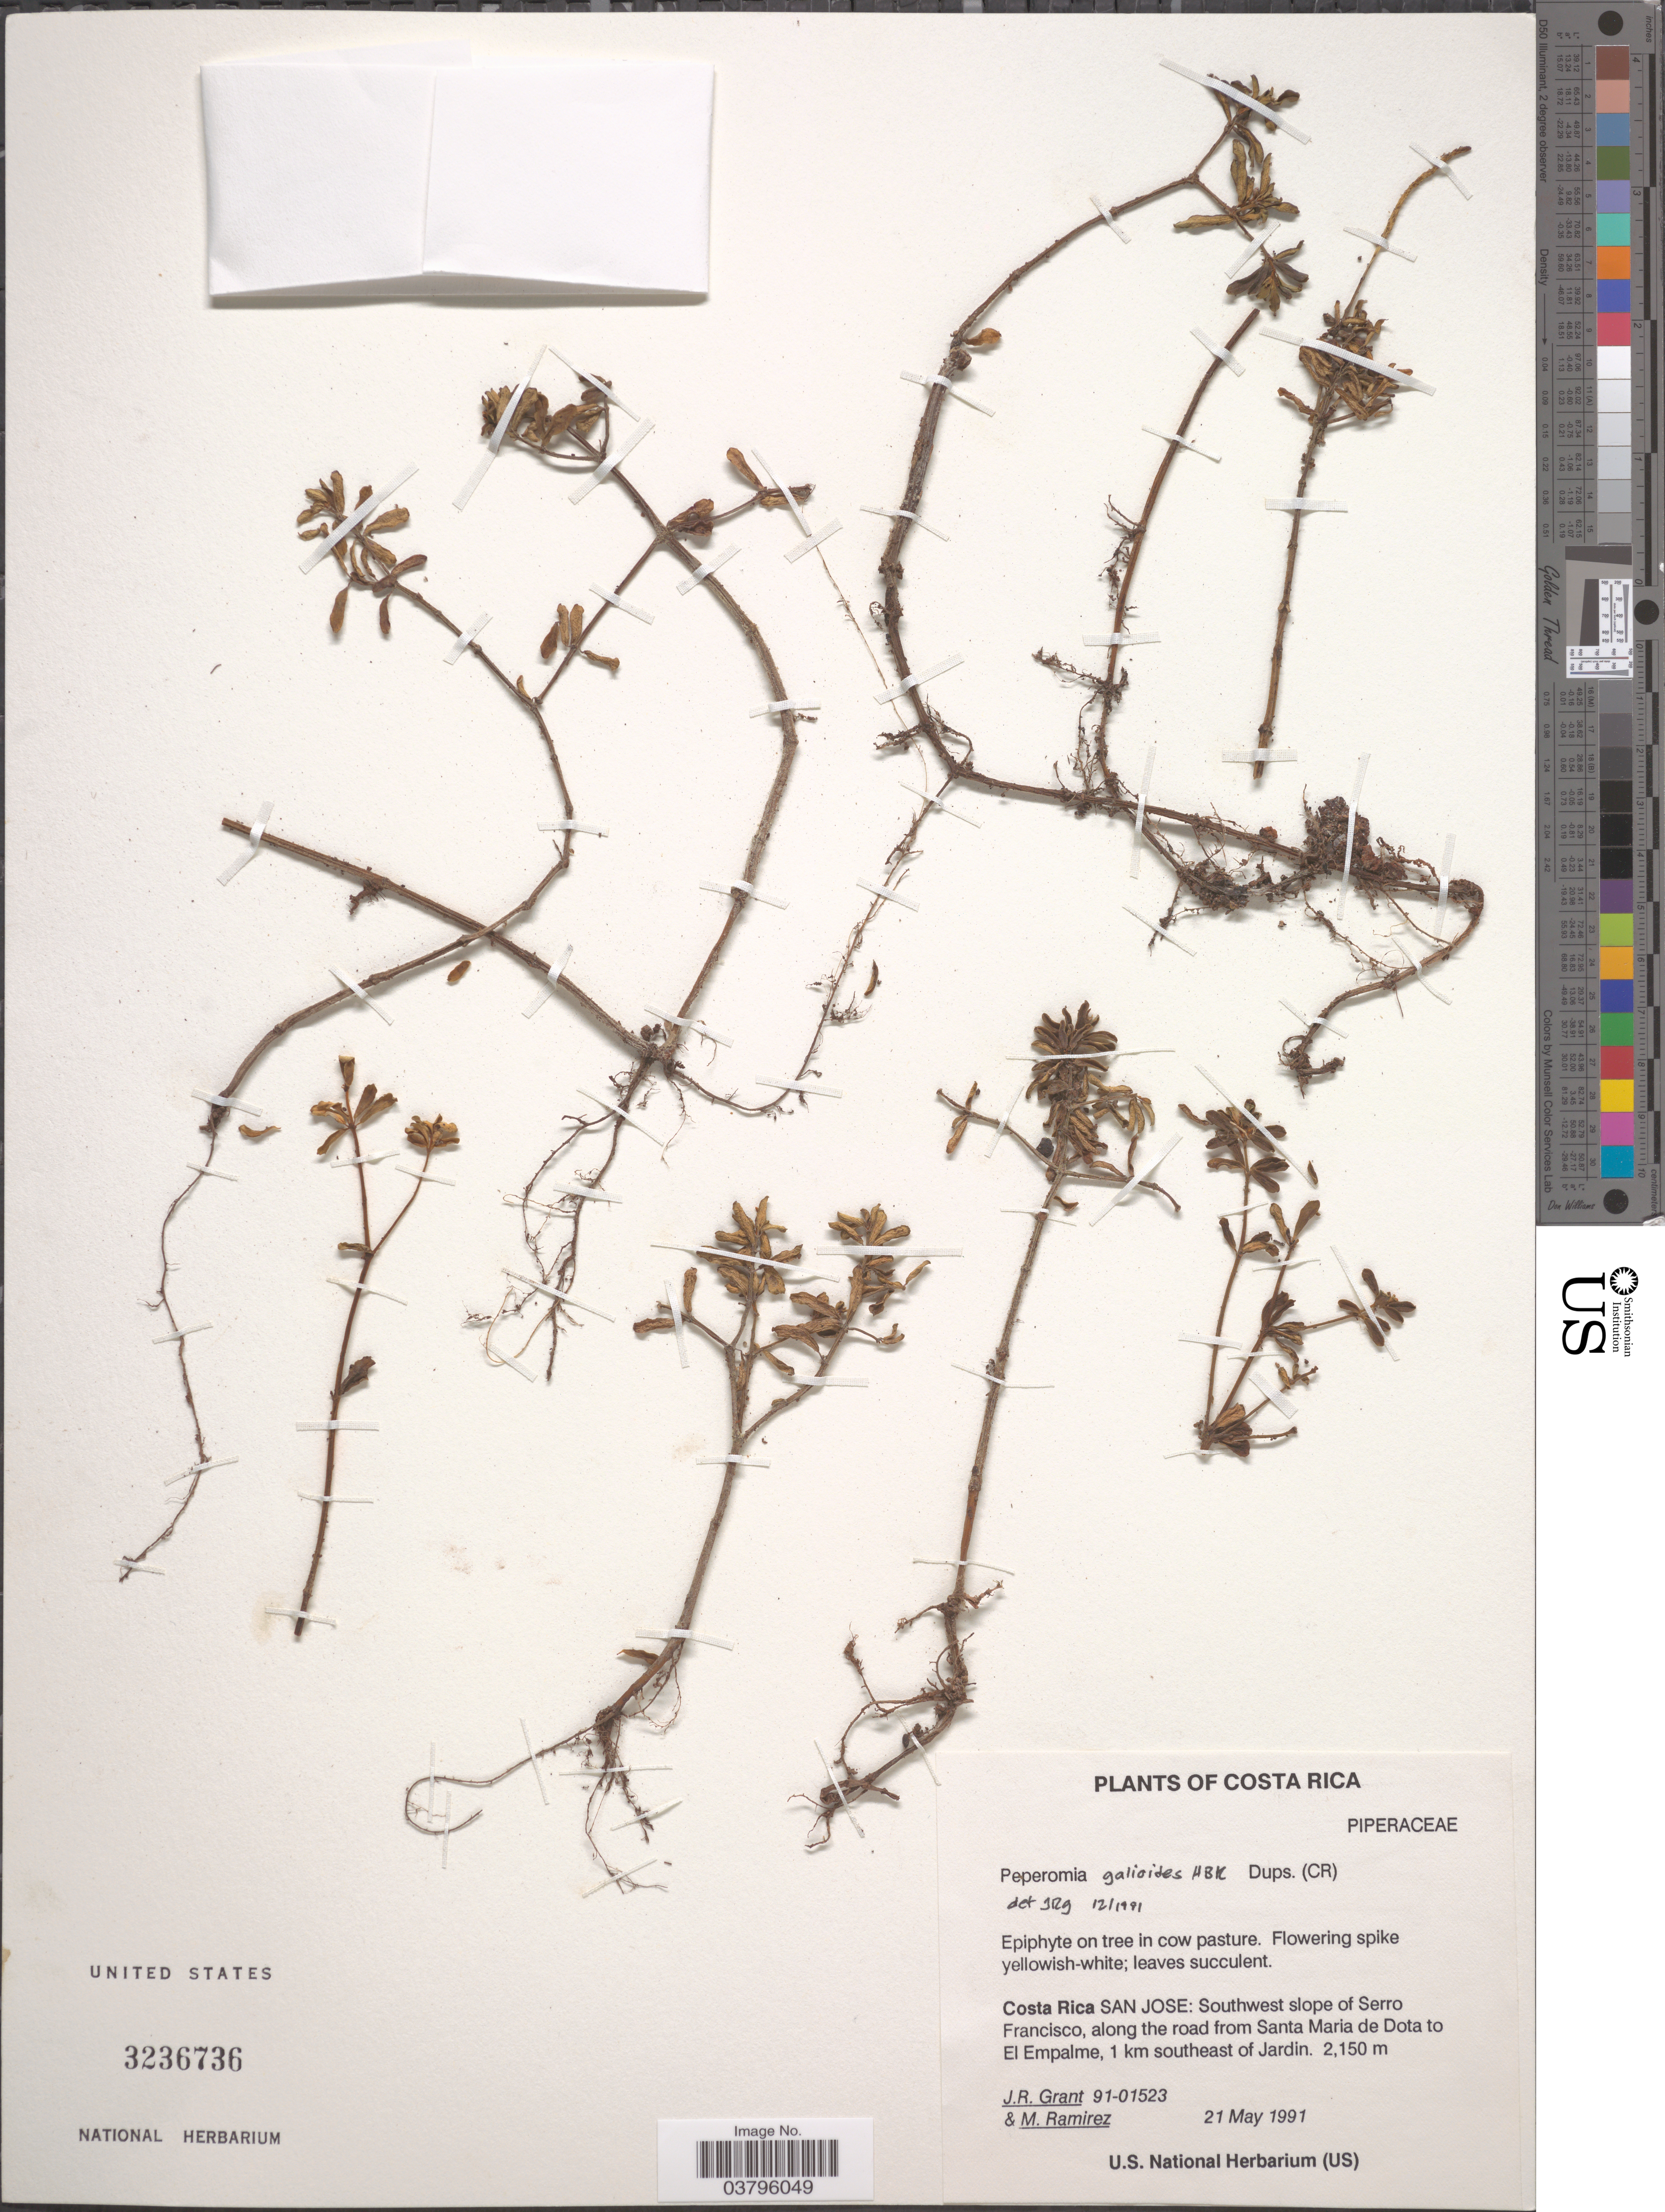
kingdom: Plantae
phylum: Tracheophyta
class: Magnoliopsida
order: Piperales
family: Piperaceae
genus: Peperomia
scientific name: Peperomia leptophylla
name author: Miq.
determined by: Jiménez, José Estaban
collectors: J. Grant & M. Ramirez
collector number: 91-01523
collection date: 1991-05-21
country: Costa Rica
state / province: San José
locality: Southwest slope of Serro Francisco, along the road from Santa Maria de Dota to El Empalme, 1 km southeast of Jardin.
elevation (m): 2150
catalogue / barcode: US 3236736